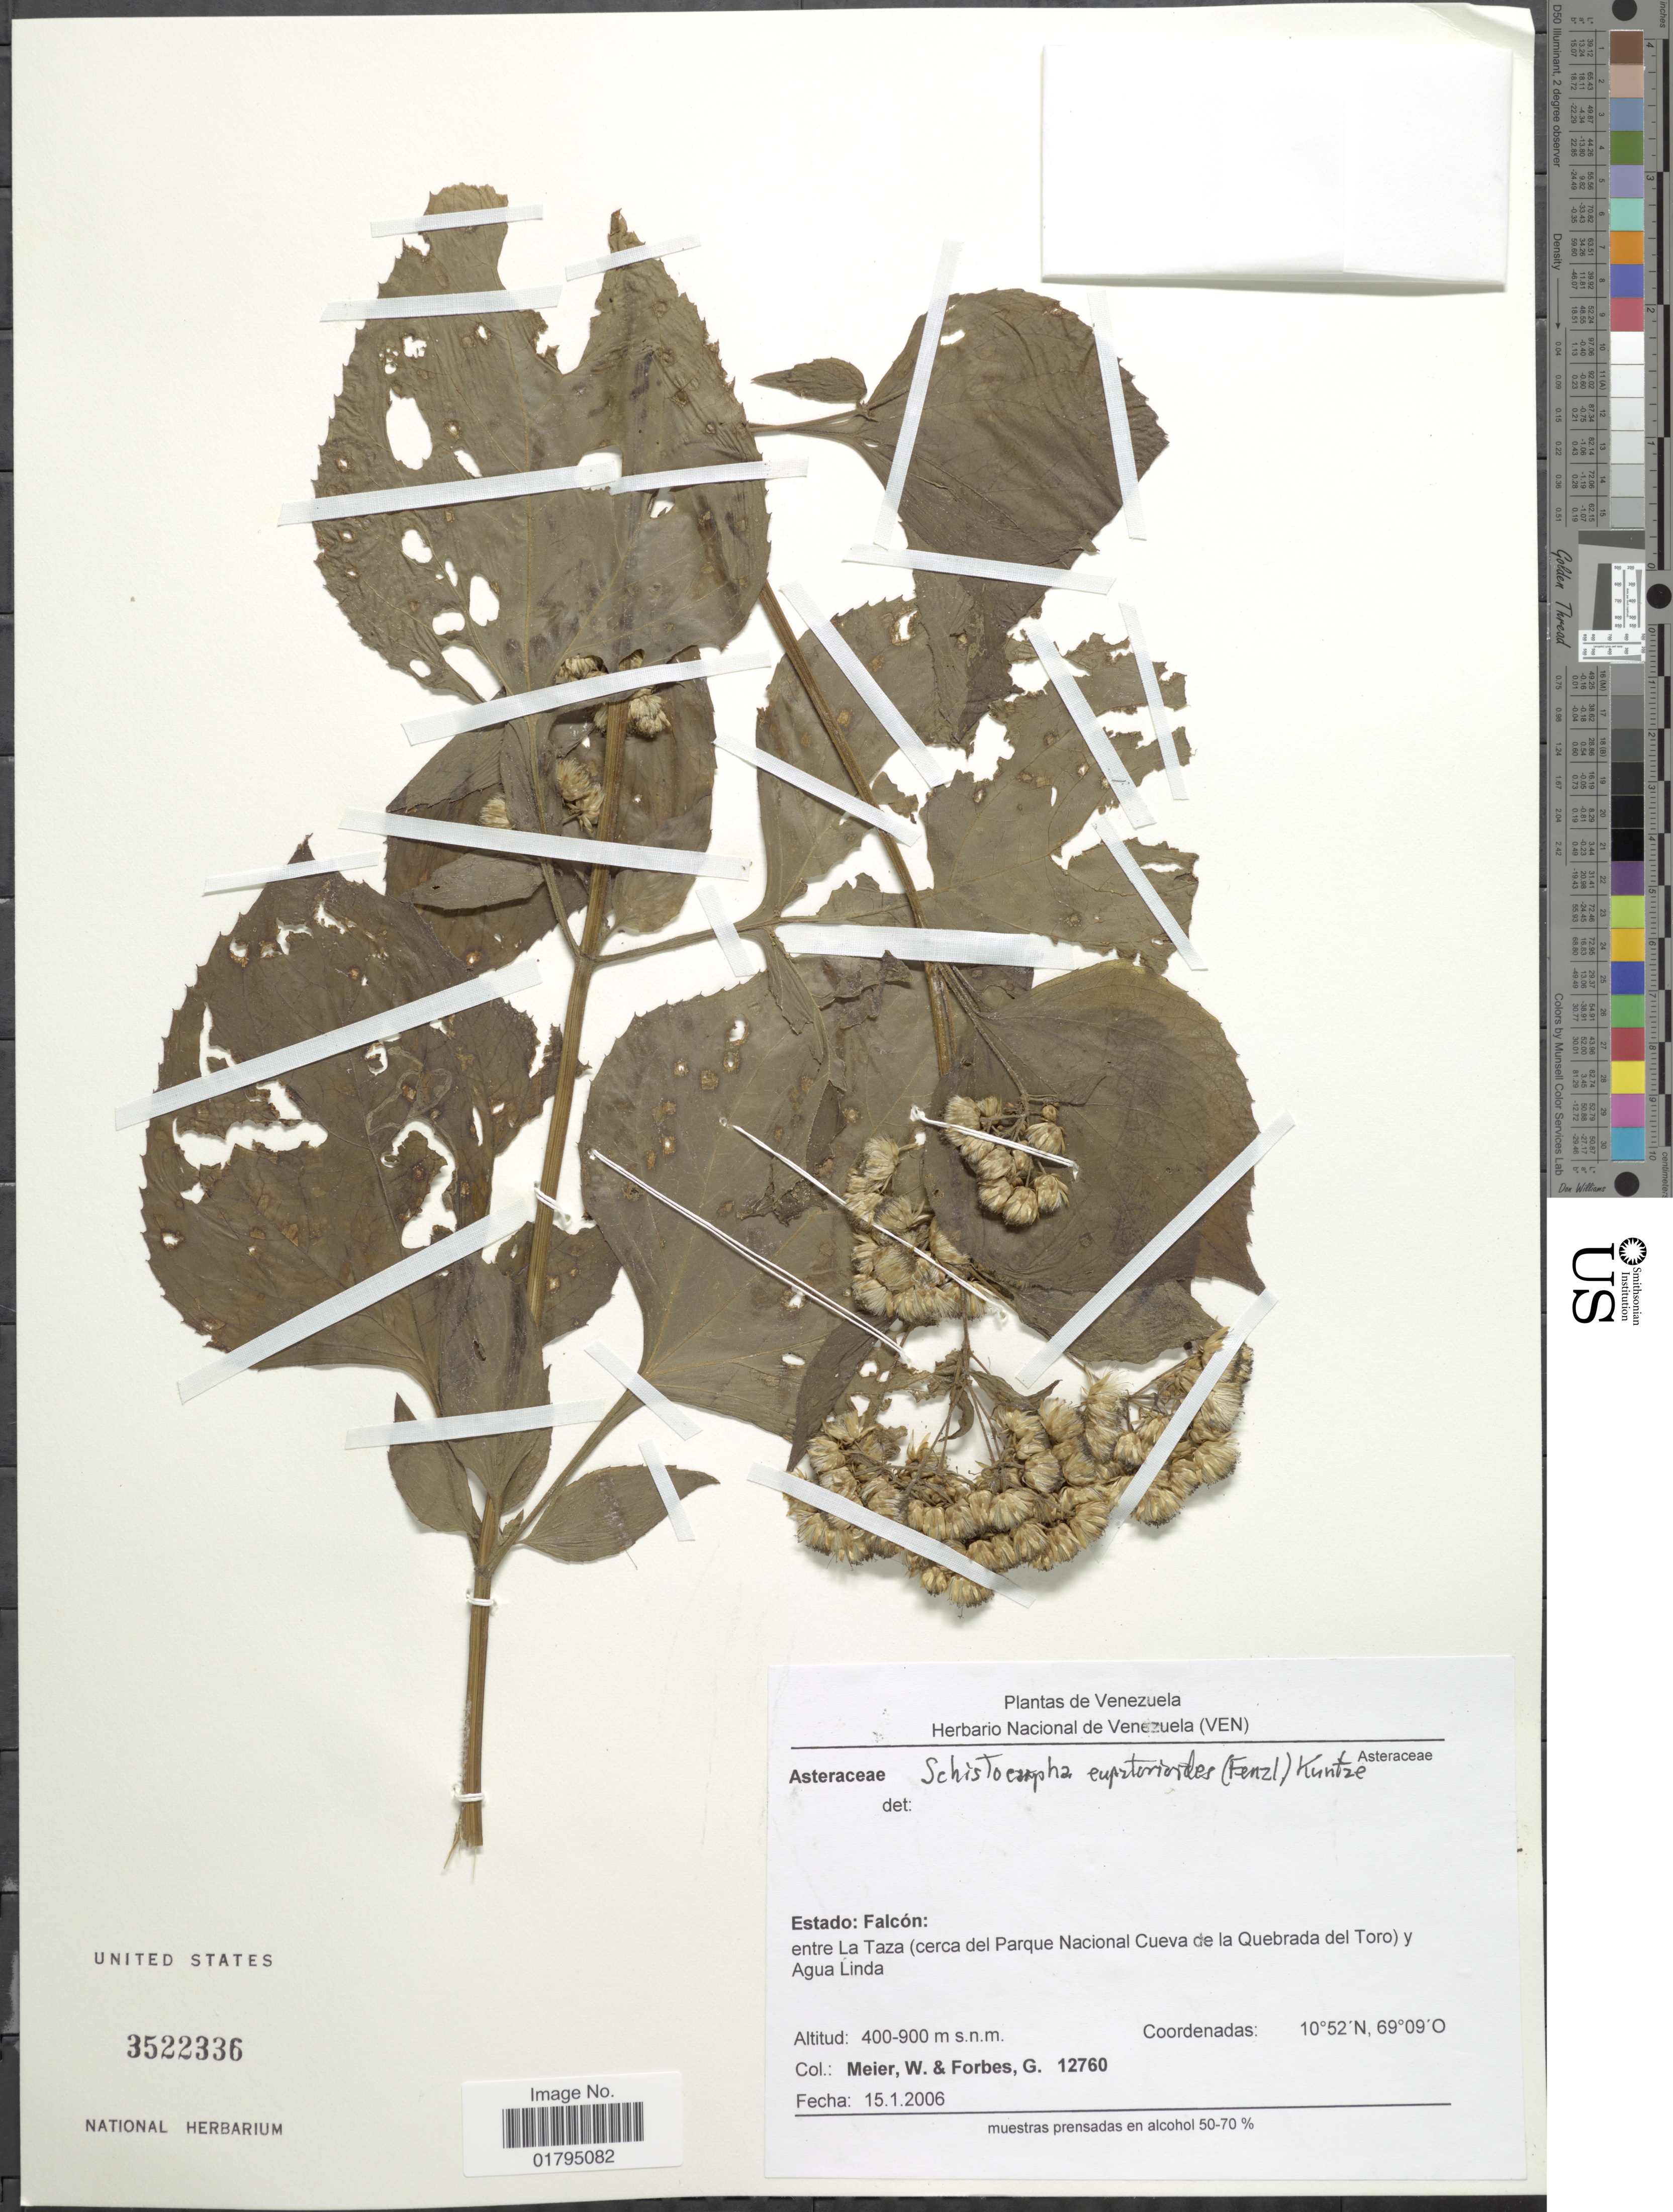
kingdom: Plantae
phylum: Tracheophyta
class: Magnoliopsida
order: Asterales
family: Asteraceae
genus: Schistocarpha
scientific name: Schistocarpha eupatorioides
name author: (Fenzl) Kuntze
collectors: W. Meier & G. Forbes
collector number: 12760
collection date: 2006-01-15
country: Venezuela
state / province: Falcón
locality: Estado: Falcon entre La Taza (Cerca del Parque Nacional Cueva de la Quebrada del Toro) y Agua Linda.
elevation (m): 400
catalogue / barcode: US 3522336